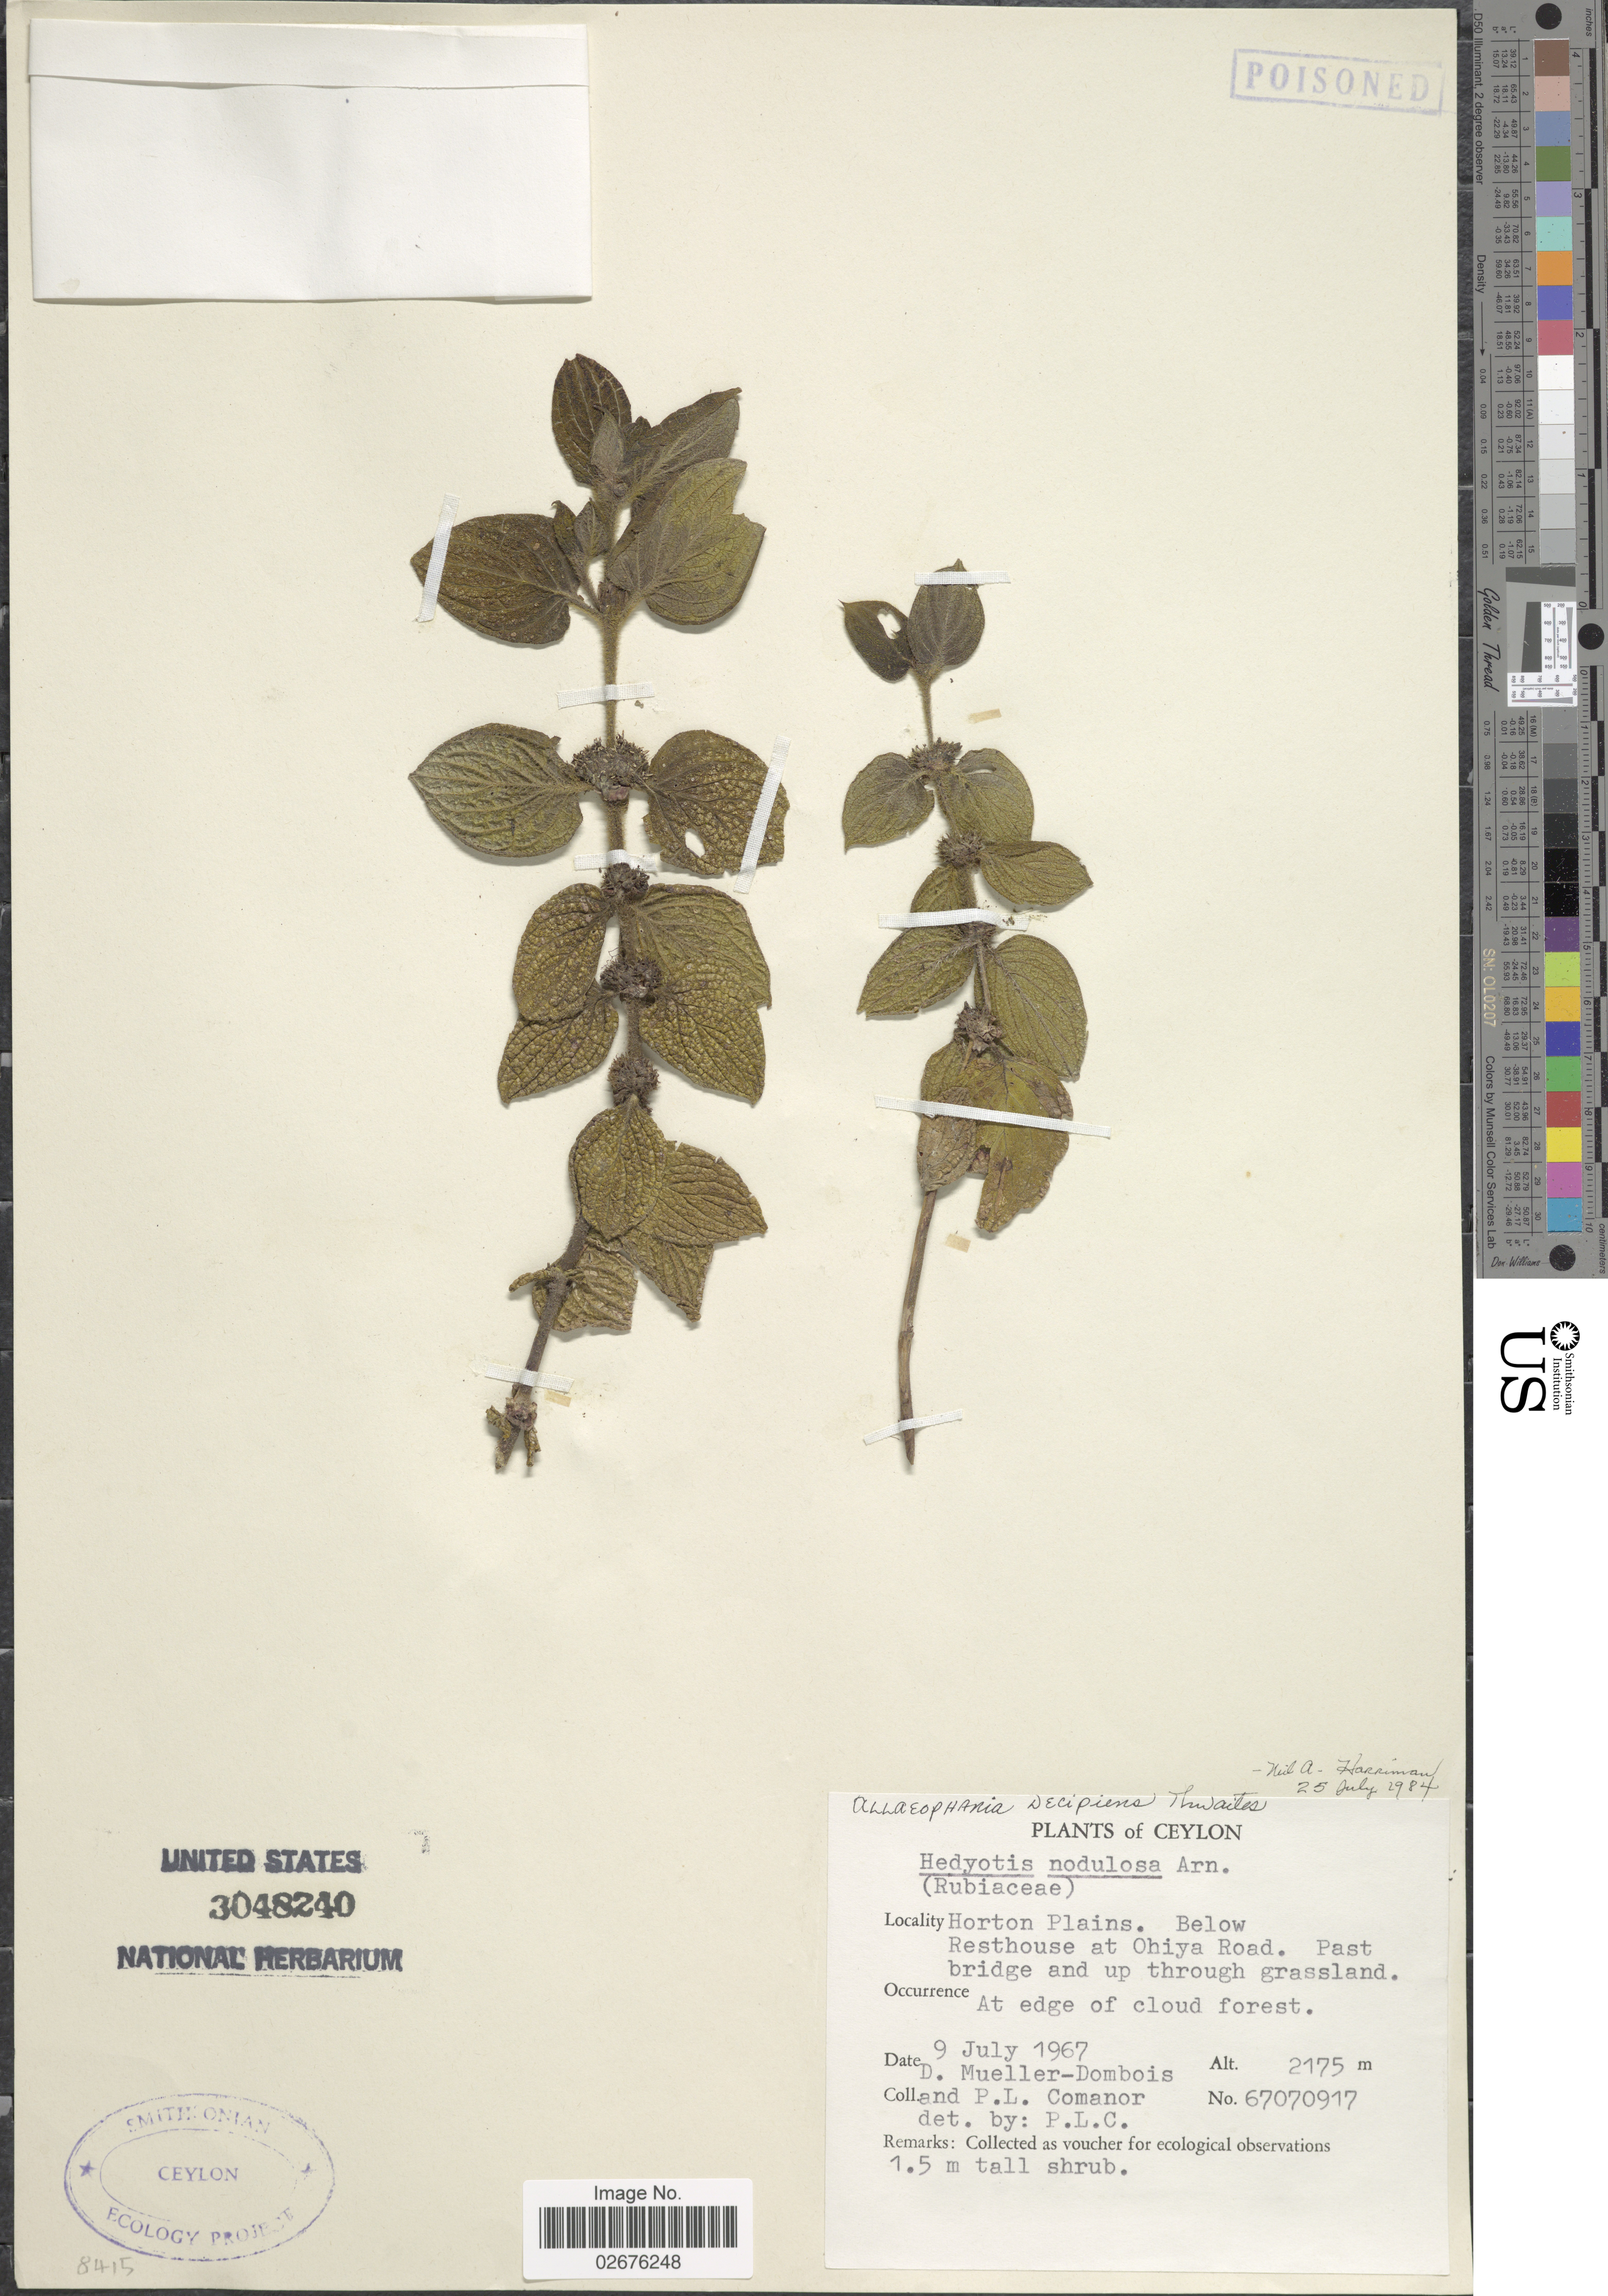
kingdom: Plantae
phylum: Tracheophyta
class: Magnoliopsida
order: Gentianales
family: Rubiaceae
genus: Allaeophania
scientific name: Allaeophania decipiens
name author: Thwaites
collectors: D. Mueller-Dombois & P. Comanor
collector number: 67070917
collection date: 1967-07-09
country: Sri Lanka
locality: Ceylon. Horton Plains. Below Resthouse at Ohiya Road. Past bridge and up through grassland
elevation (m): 2175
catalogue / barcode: US 3048240